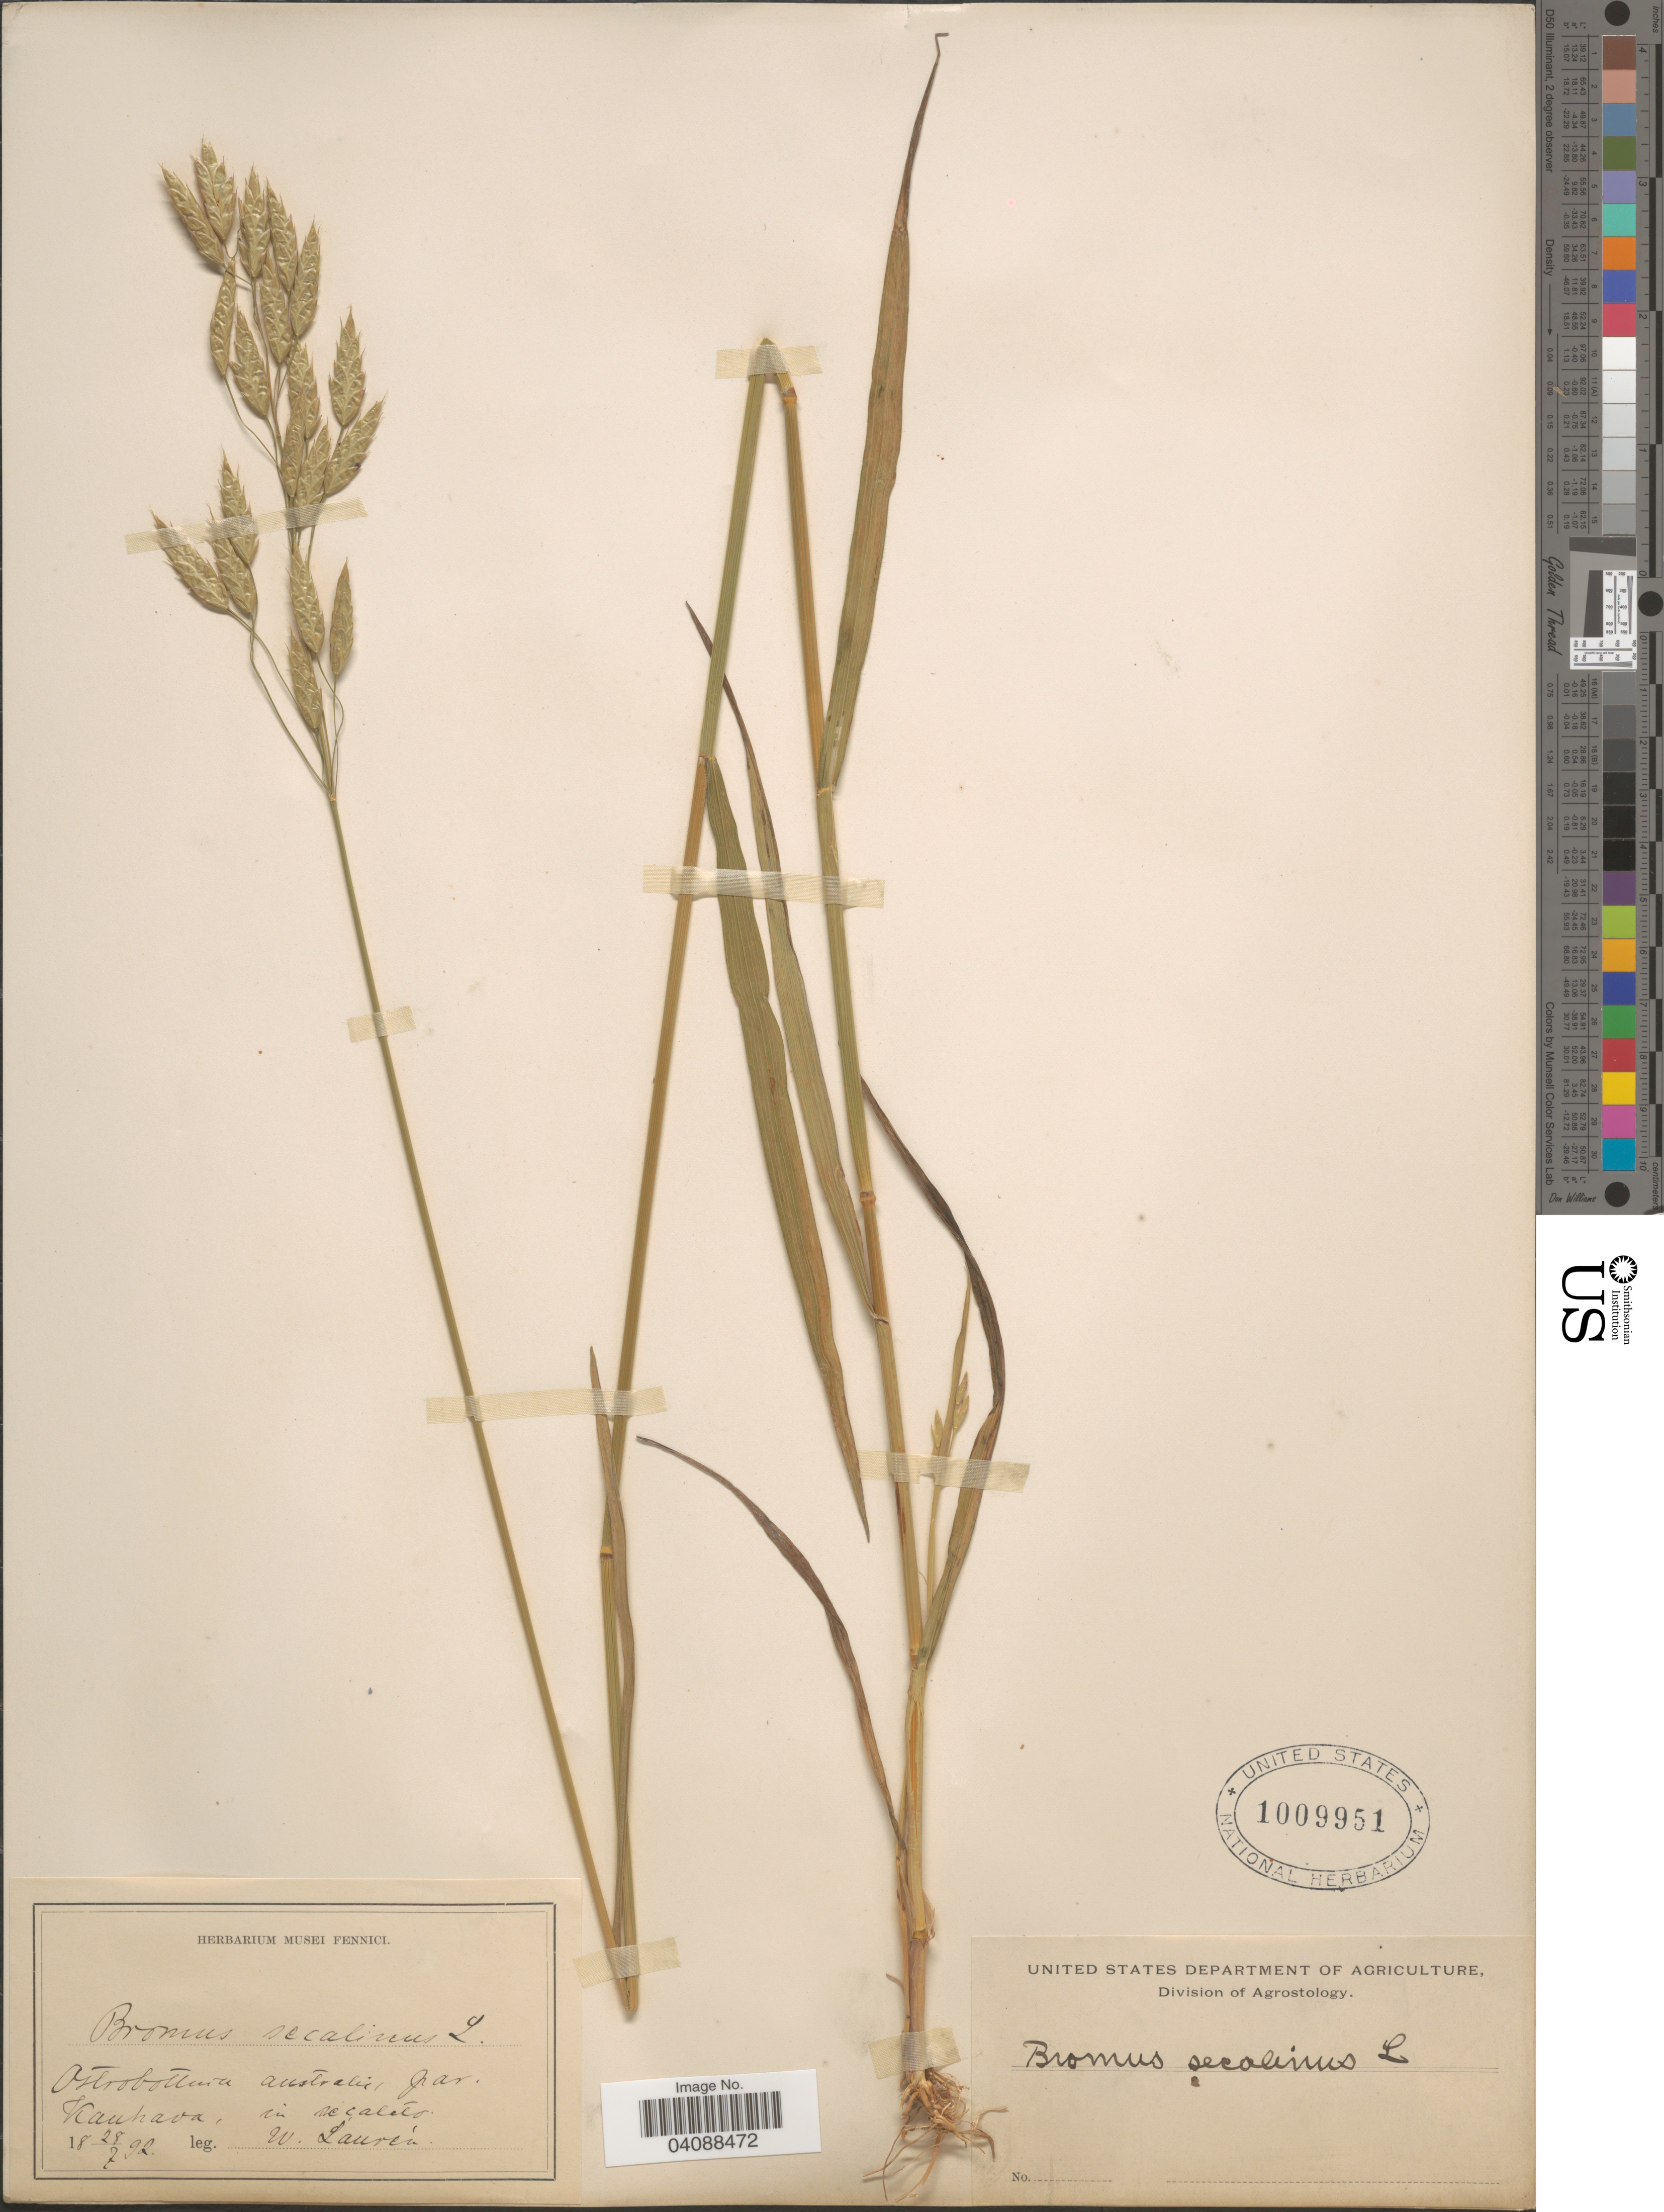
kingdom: Plantae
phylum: Tracheophyta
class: Liliopsida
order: Poales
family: Poaceae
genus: Bromus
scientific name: Bromus secalinus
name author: L.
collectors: W. Lauren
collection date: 1892-07-28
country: Finland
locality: Ostrobottnia australis, par Kauhava, in secaleto.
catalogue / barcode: US 1009951